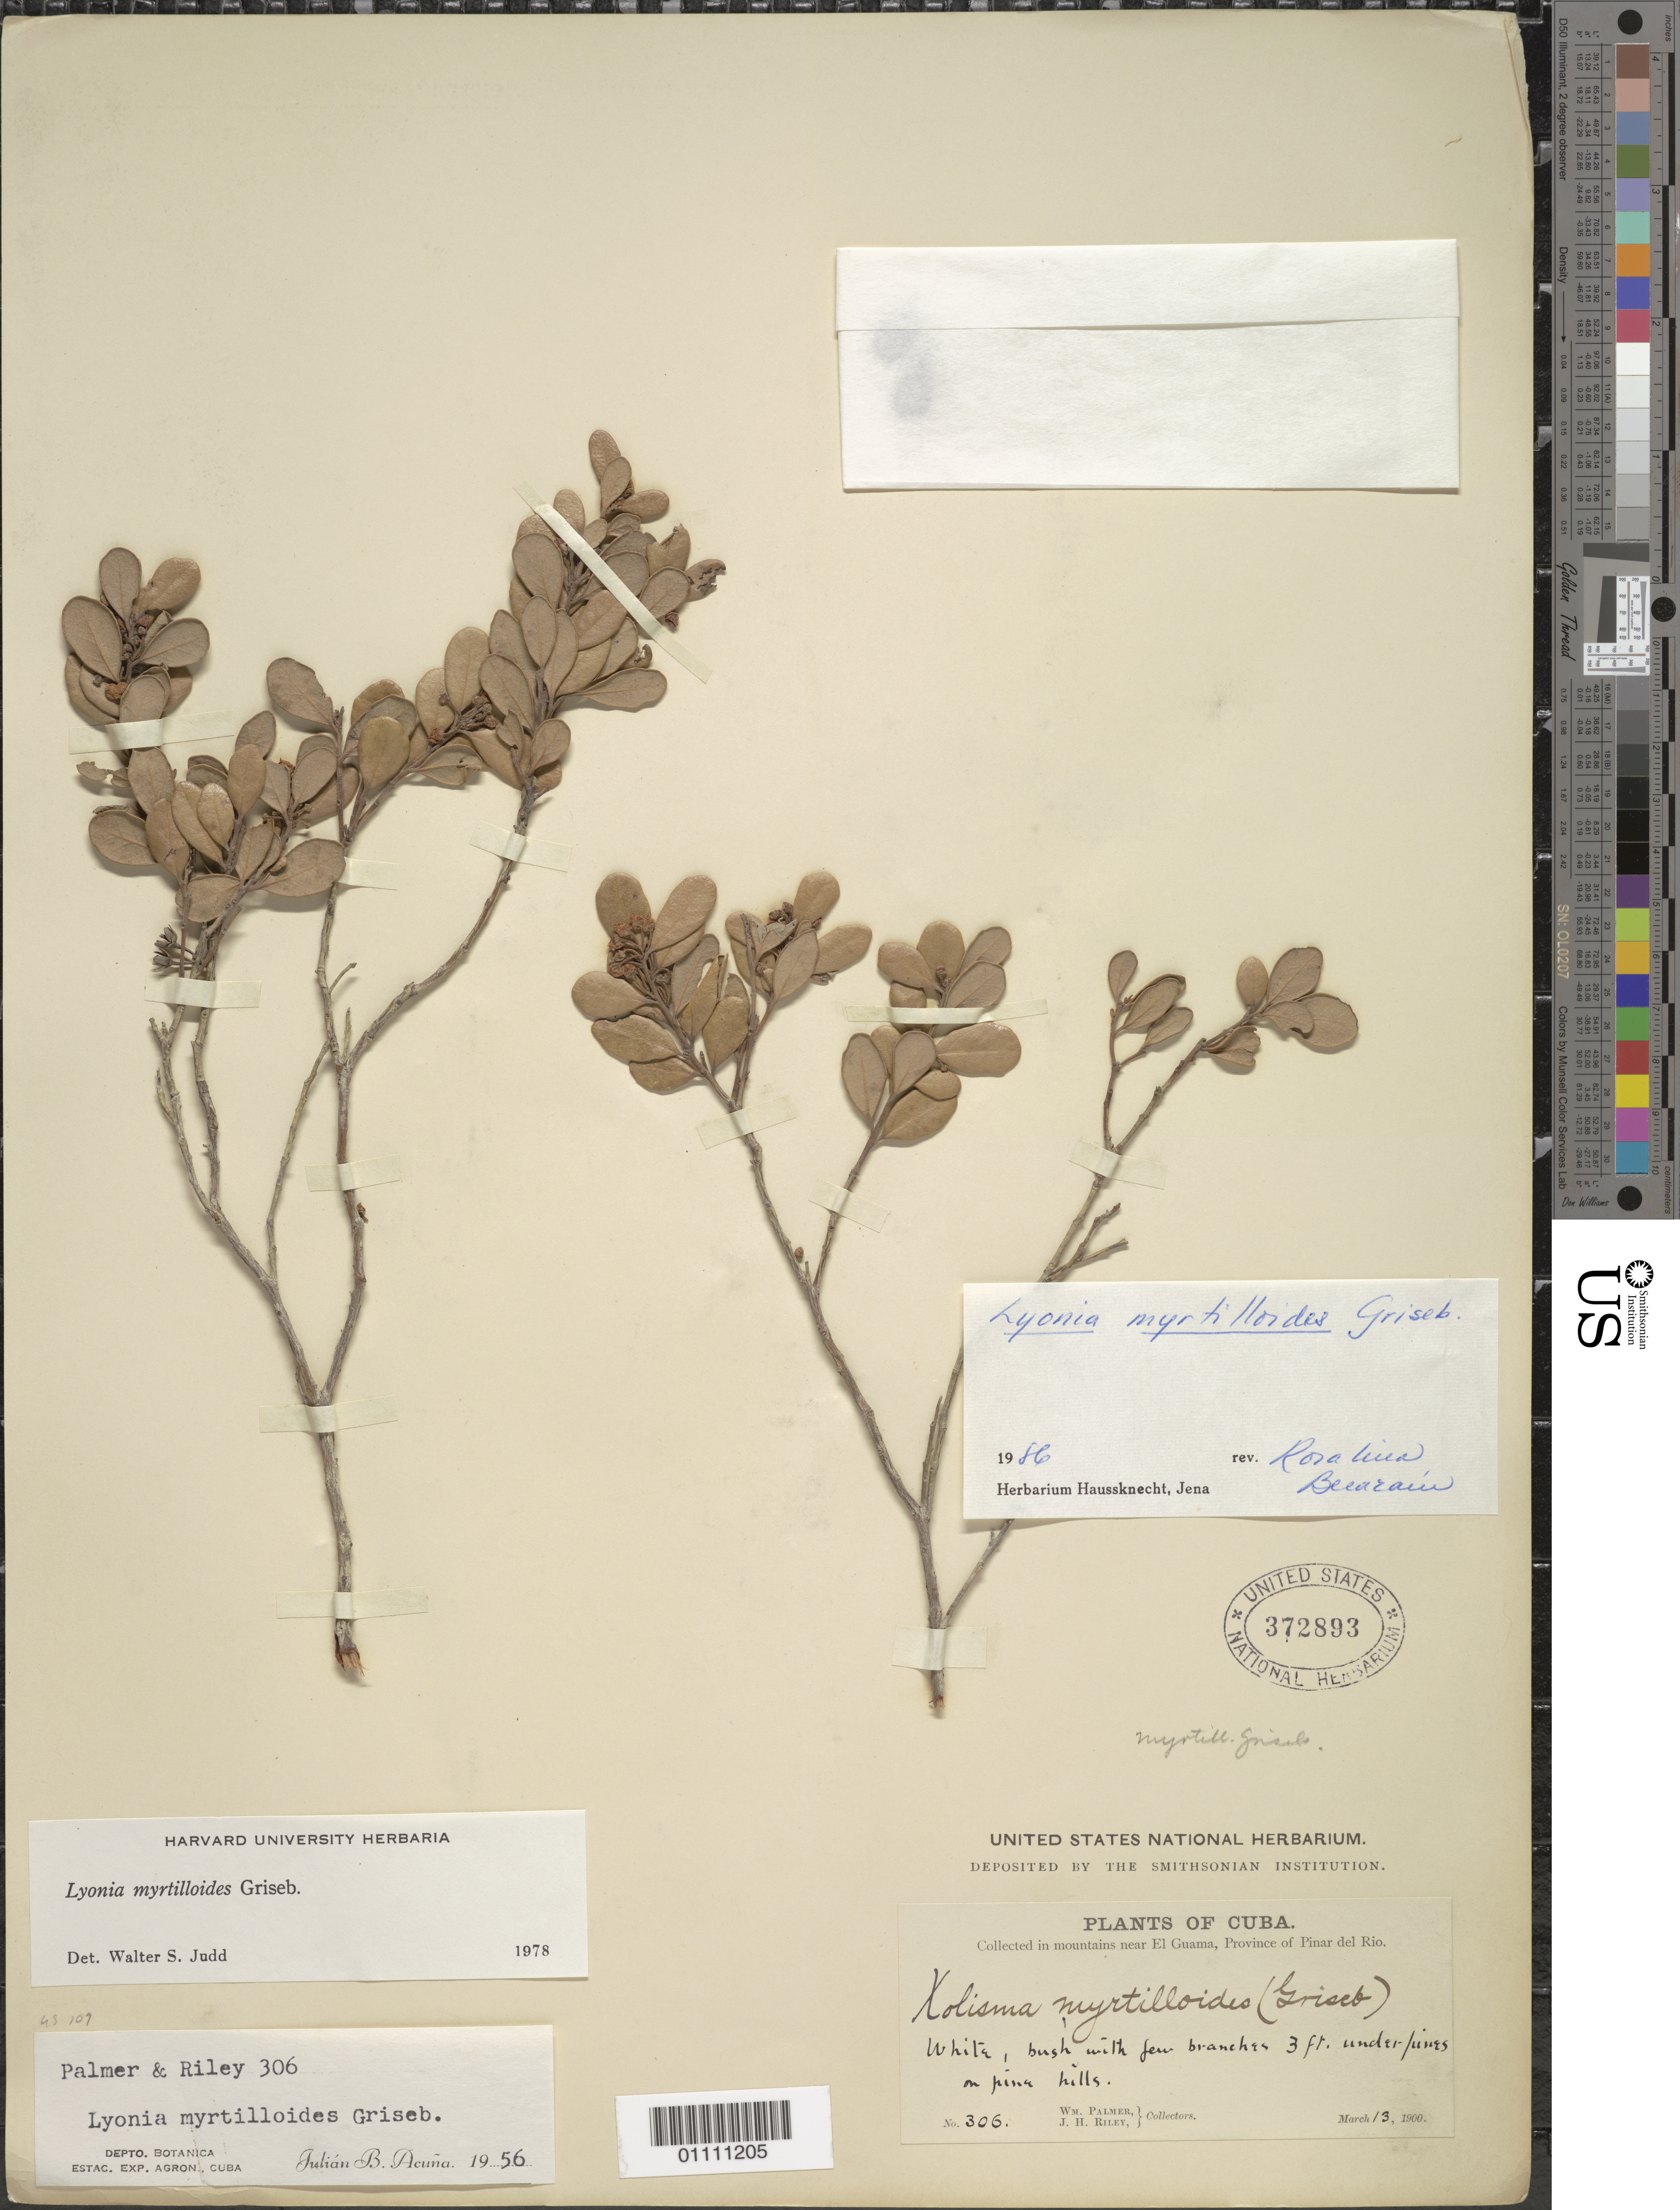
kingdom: Plantae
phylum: Tracheophyta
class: Magnoliopsida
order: Ericales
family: Ericaceae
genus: Lyonia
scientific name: Lyonia myrtilloides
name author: Griseb.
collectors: W. Palmer & J. H. Riley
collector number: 306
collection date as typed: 13 Mar 1900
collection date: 1900-03-13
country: Cuba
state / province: Pinar del Rio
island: Cuba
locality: In mountains near El Guama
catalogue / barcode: US 372893